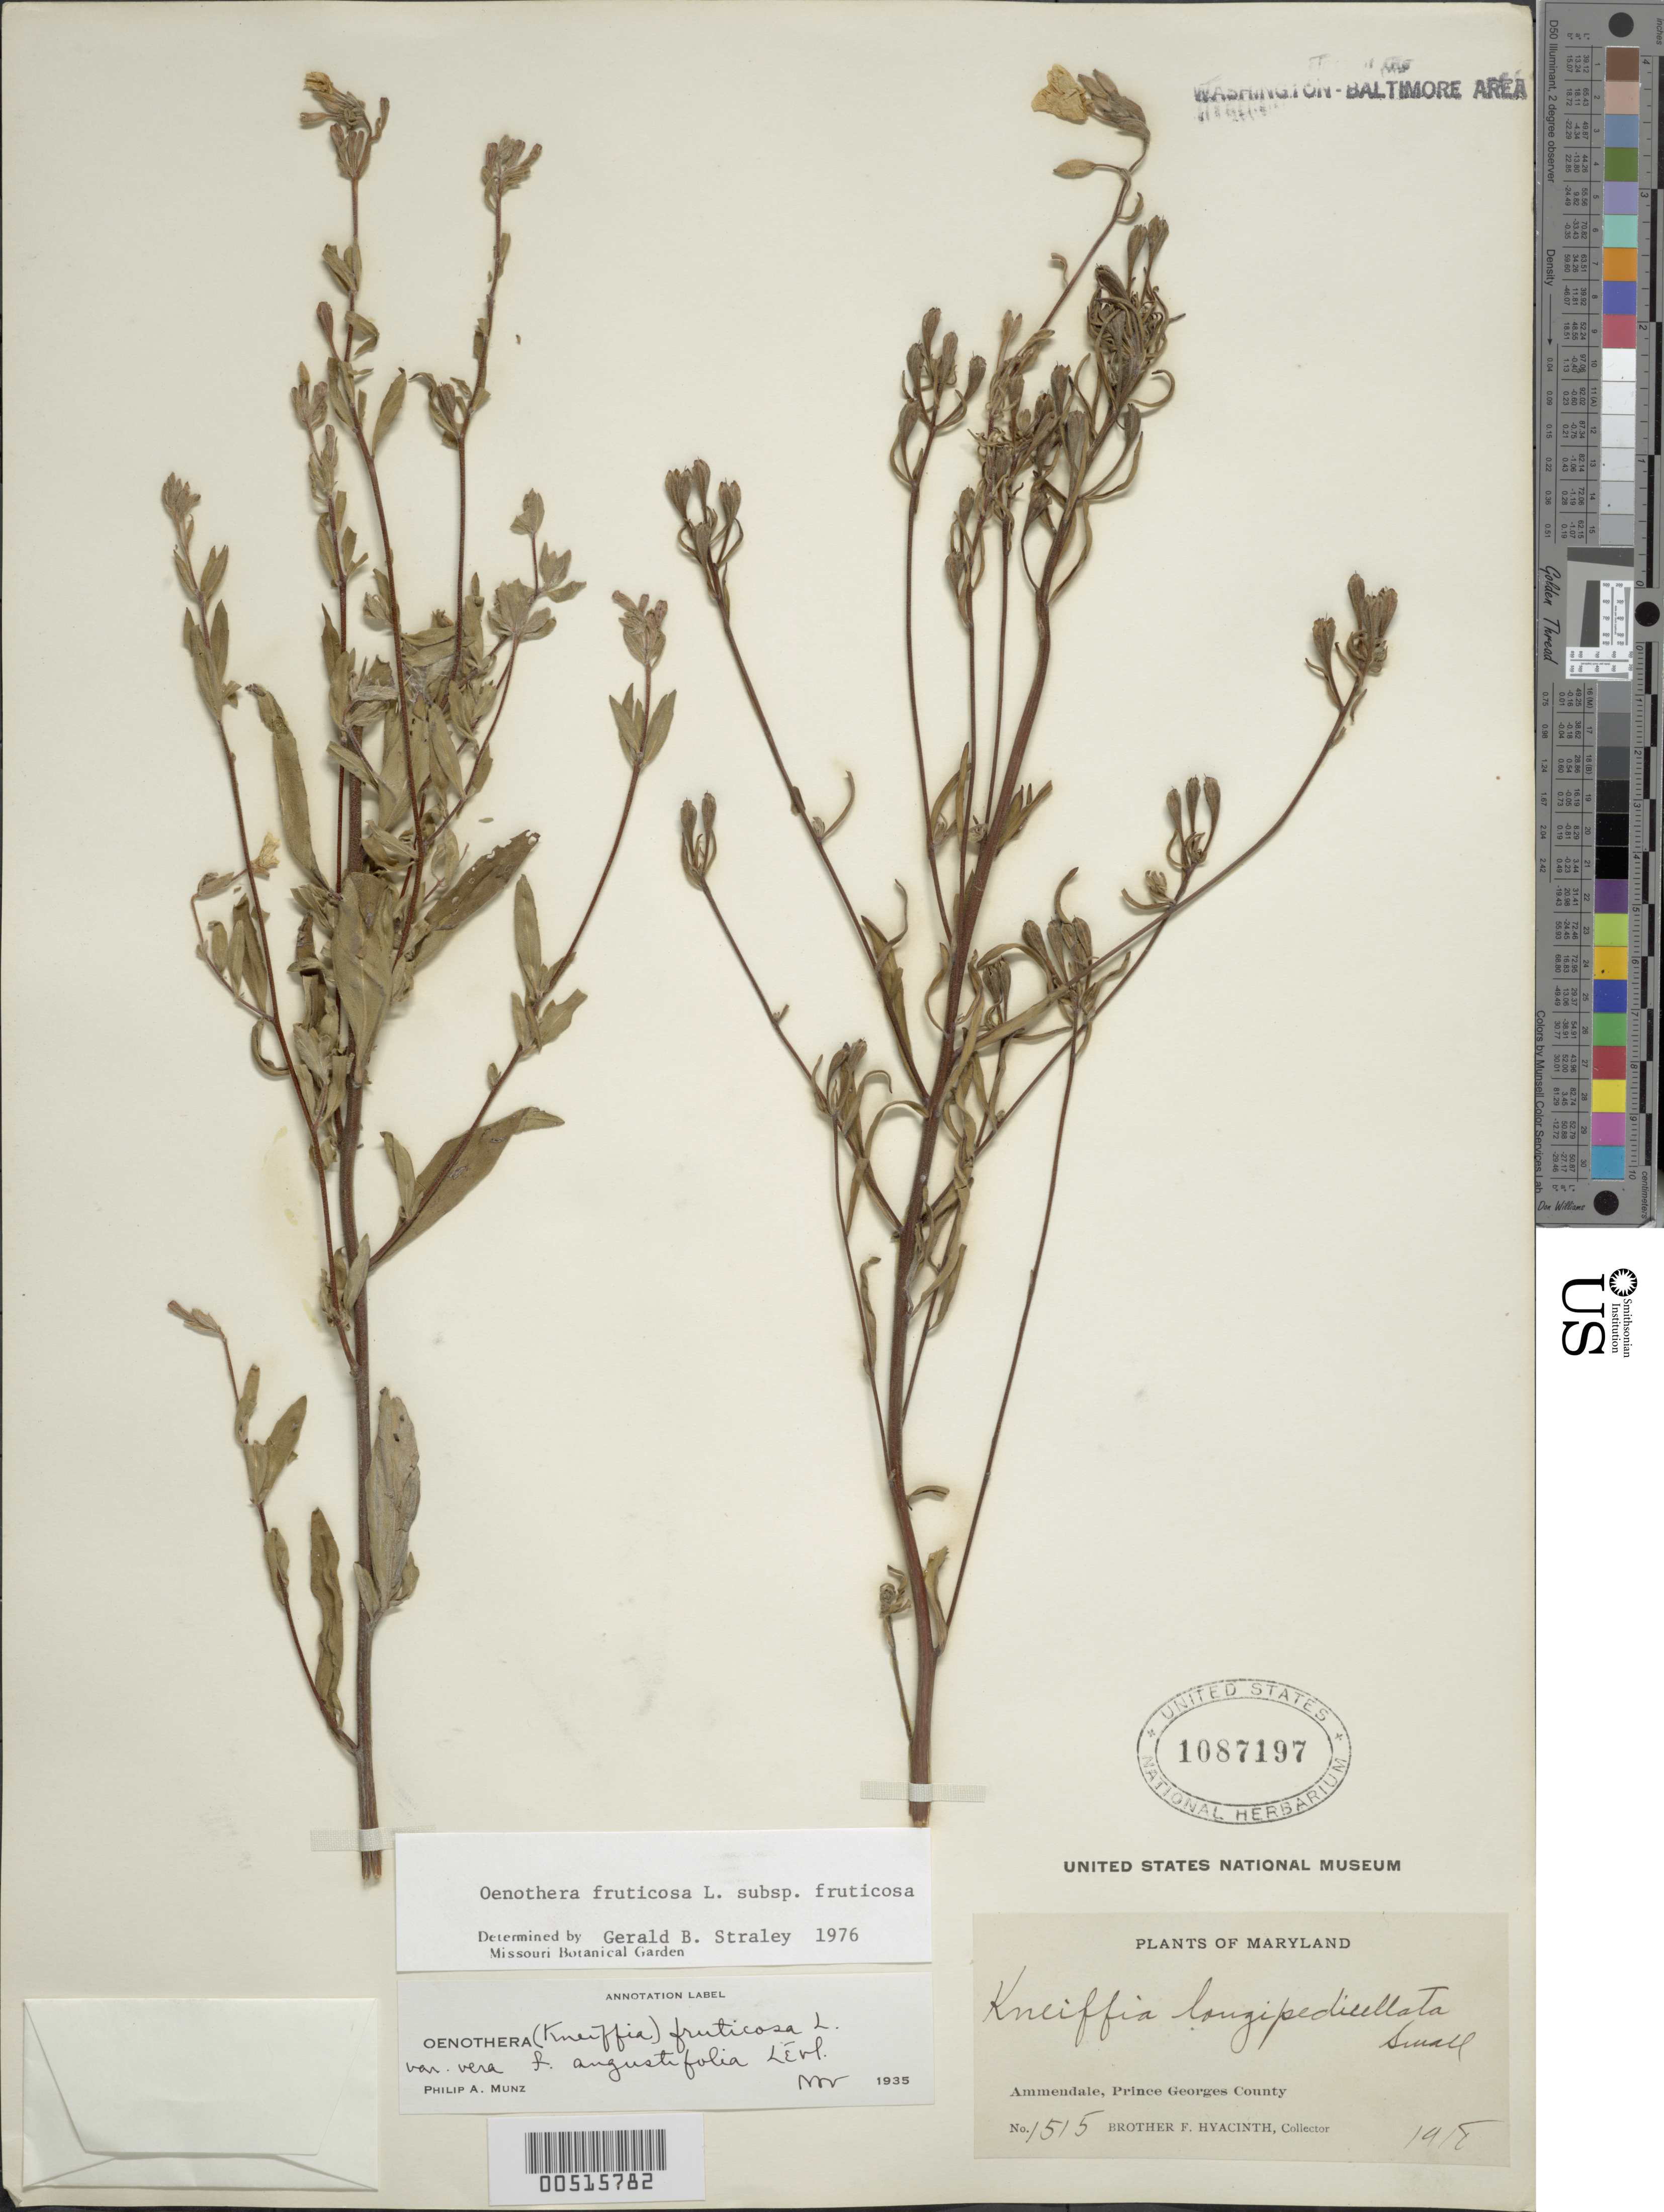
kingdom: Plantae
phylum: Tracheophyta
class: Magnoliopsida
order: Myrtales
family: Onagraceae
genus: Oenothera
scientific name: Oenothera fruticosa subsp. fruticosa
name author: L.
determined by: Straley, G. B.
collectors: F. Hyacinth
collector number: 1515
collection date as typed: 1918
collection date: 1918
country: United States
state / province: Maryland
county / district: Prince George's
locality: Ammendale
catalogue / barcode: US 1087197